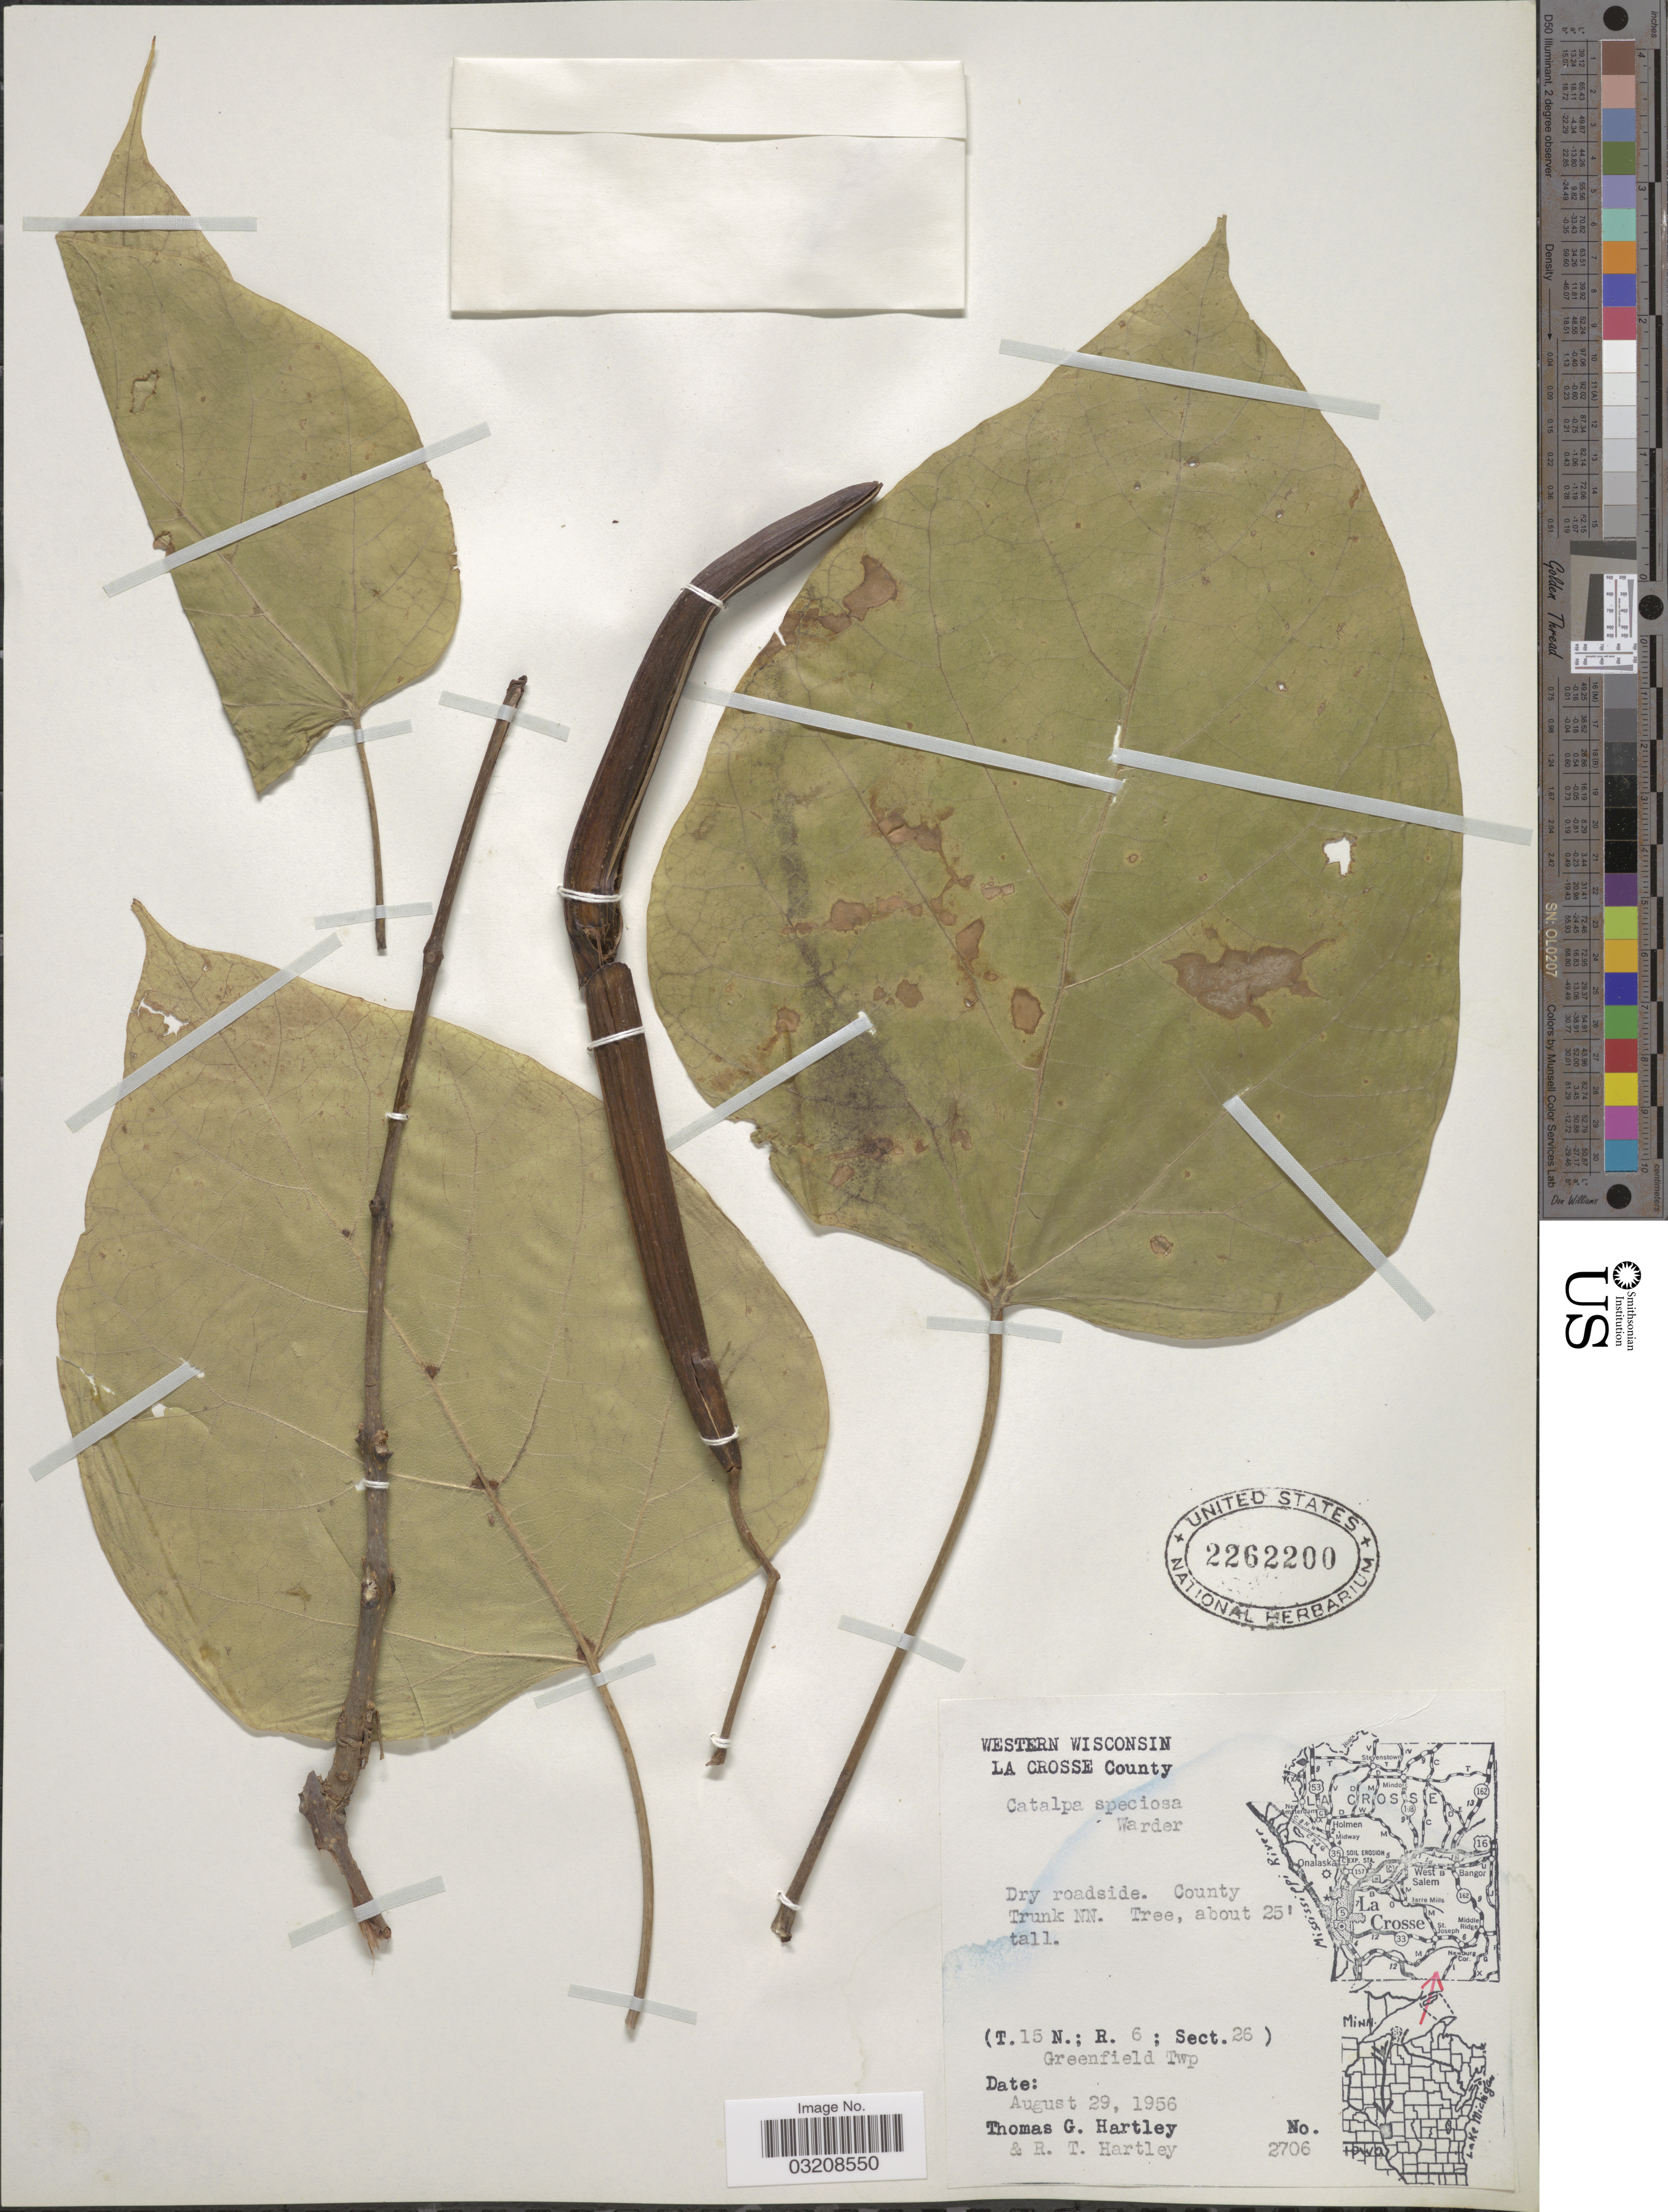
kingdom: Plantae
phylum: Tracheophyta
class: Magnoliopsida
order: Lamiales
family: Bignoniaceae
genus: Catalpa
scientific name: Catalpa speciosa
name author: (Warder) Warder ex Engelm.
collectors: T. G. Hartley & R. T. Hartley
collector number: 2706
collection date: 1956-08-29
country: United States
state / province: Wisconsin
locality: Western Wisconsin. La Crosse County. County Trunk NN. (T15N; R6; Sect. 26). Greenfield Twp.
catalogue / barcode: US 2262200